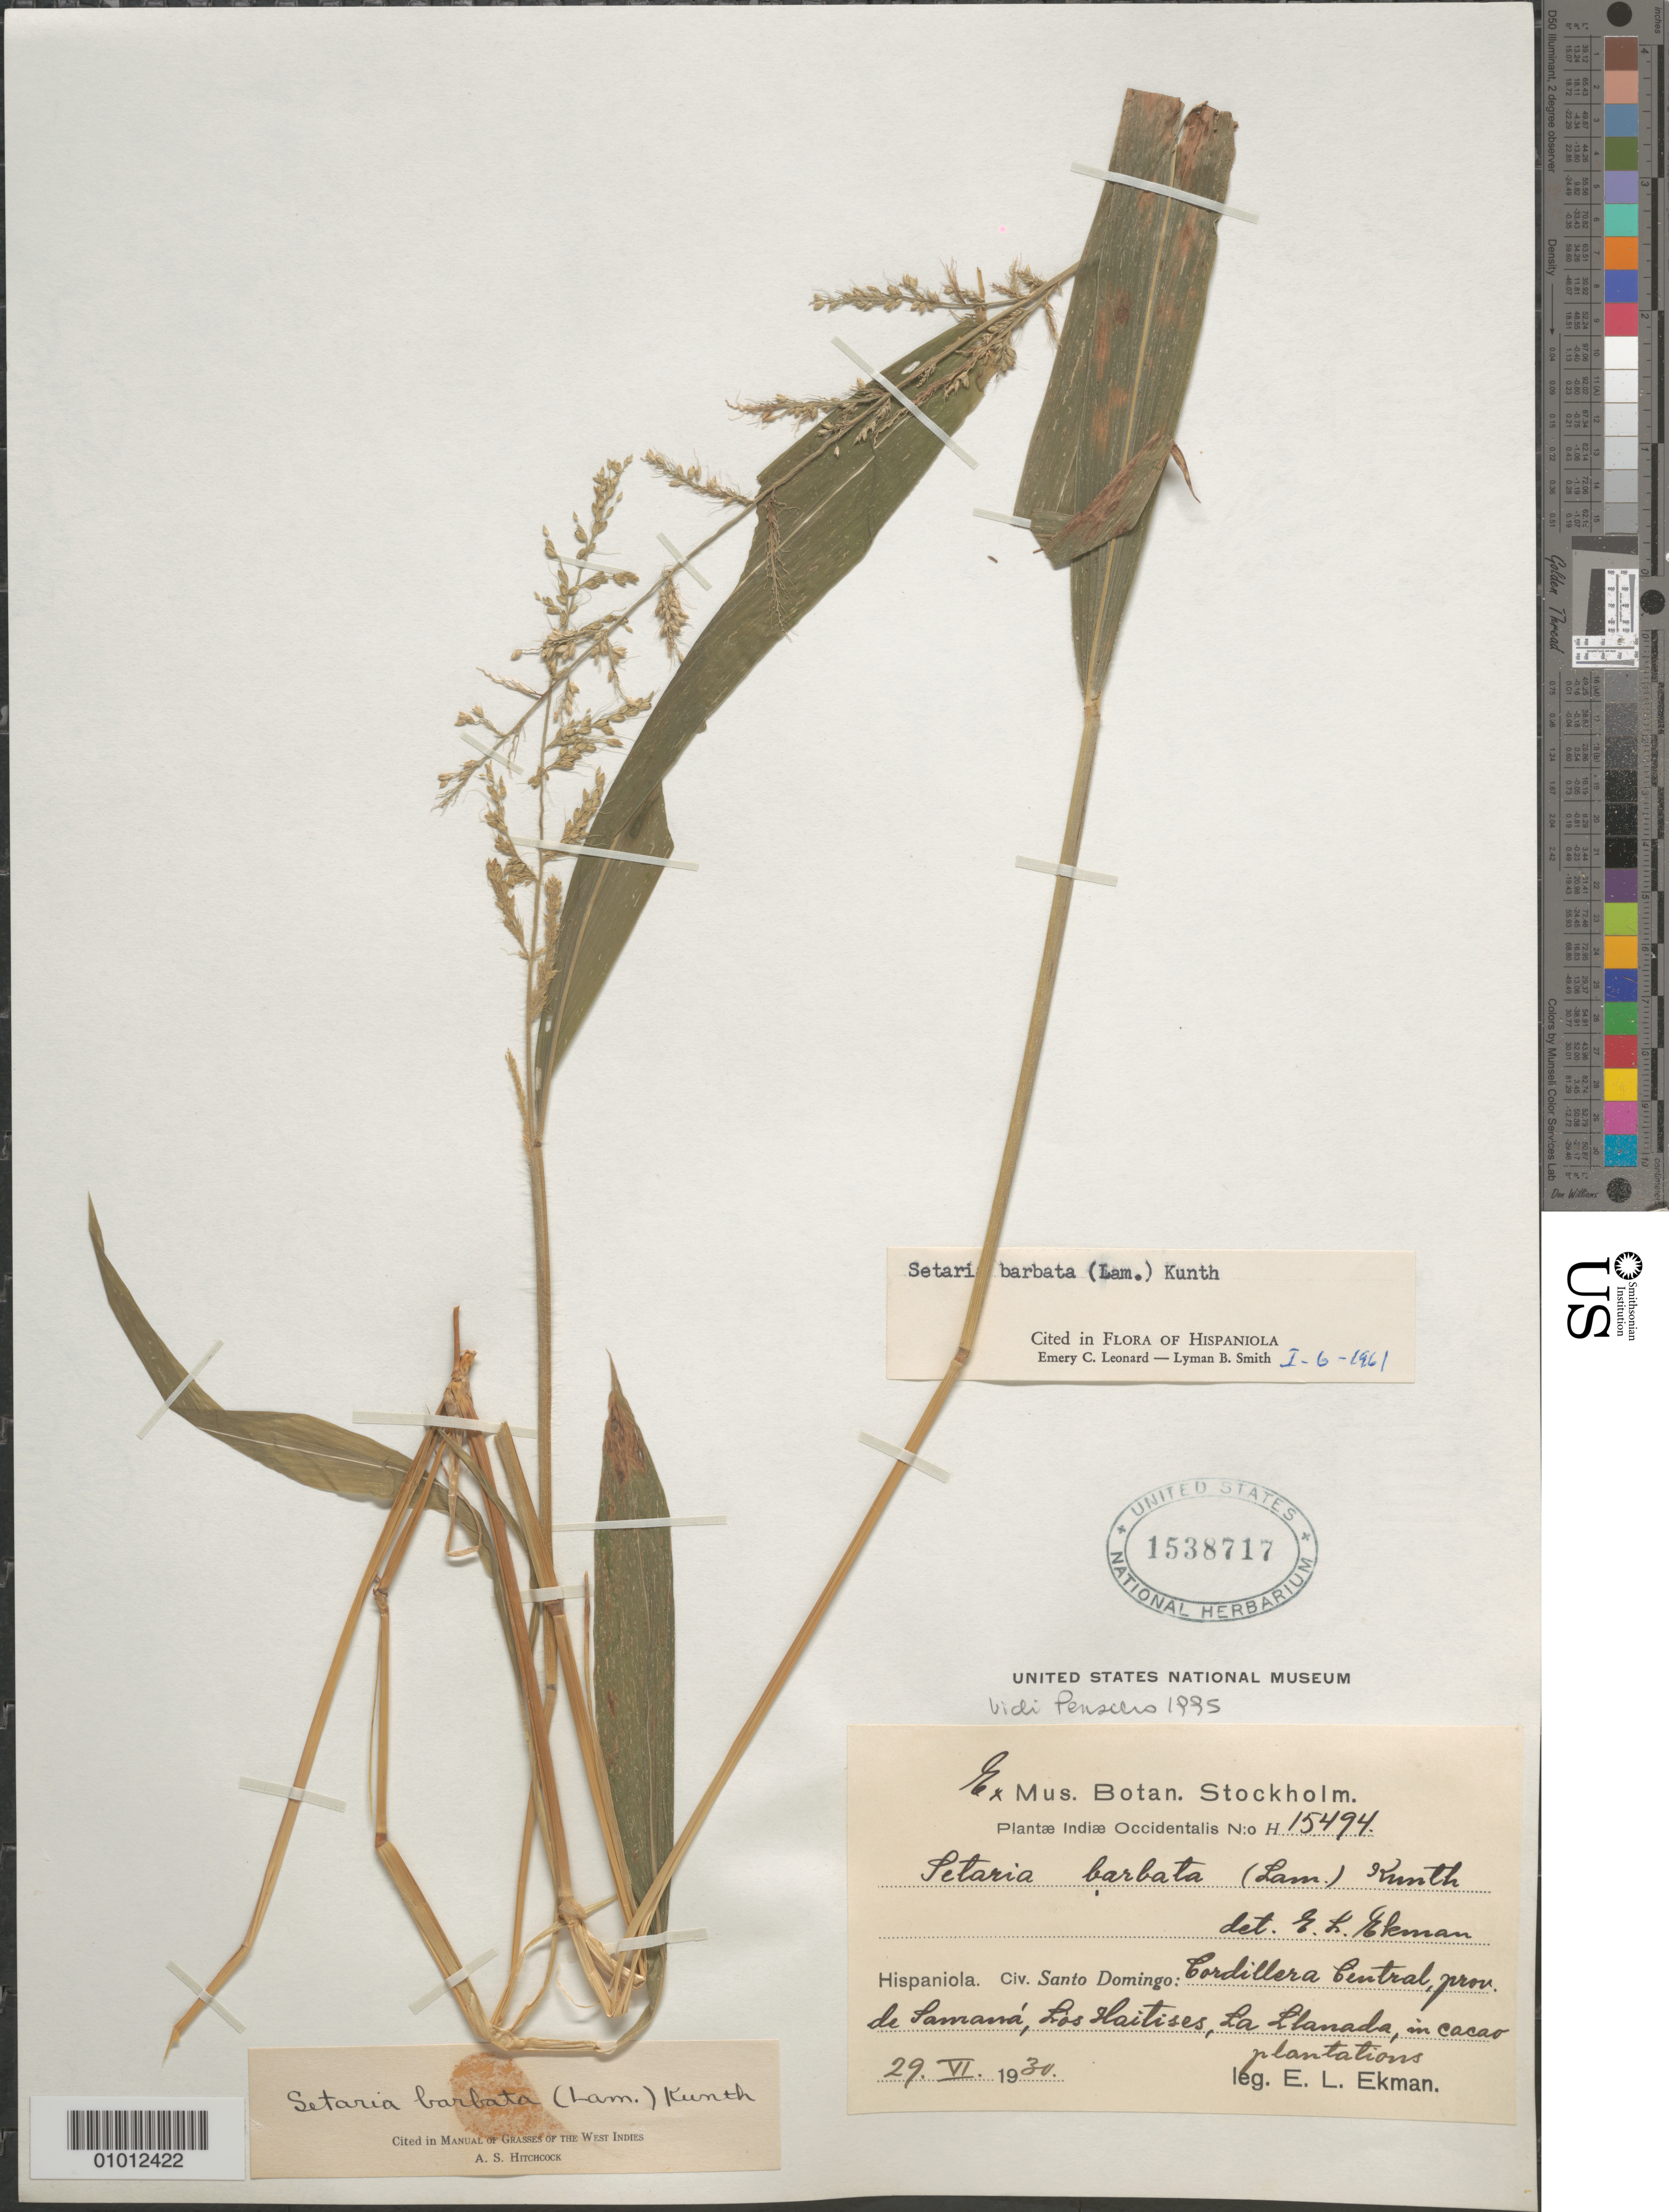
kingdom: Plantae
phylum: Tracheophyta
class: Liliopsida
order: Poales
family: Poaceae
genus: Setaria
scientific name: Setaria barbata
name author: (Lam.) Kunth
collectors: E. L. Ekman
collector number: H 15494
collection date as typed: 29 Jun 1930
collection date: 1930-06-29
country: Dominican Republic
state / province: Distrito Nacional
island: Hispaniola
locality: Cordillera Central, prov. de Samana, Los Haitises, La Llanada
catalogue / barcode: US 1538717